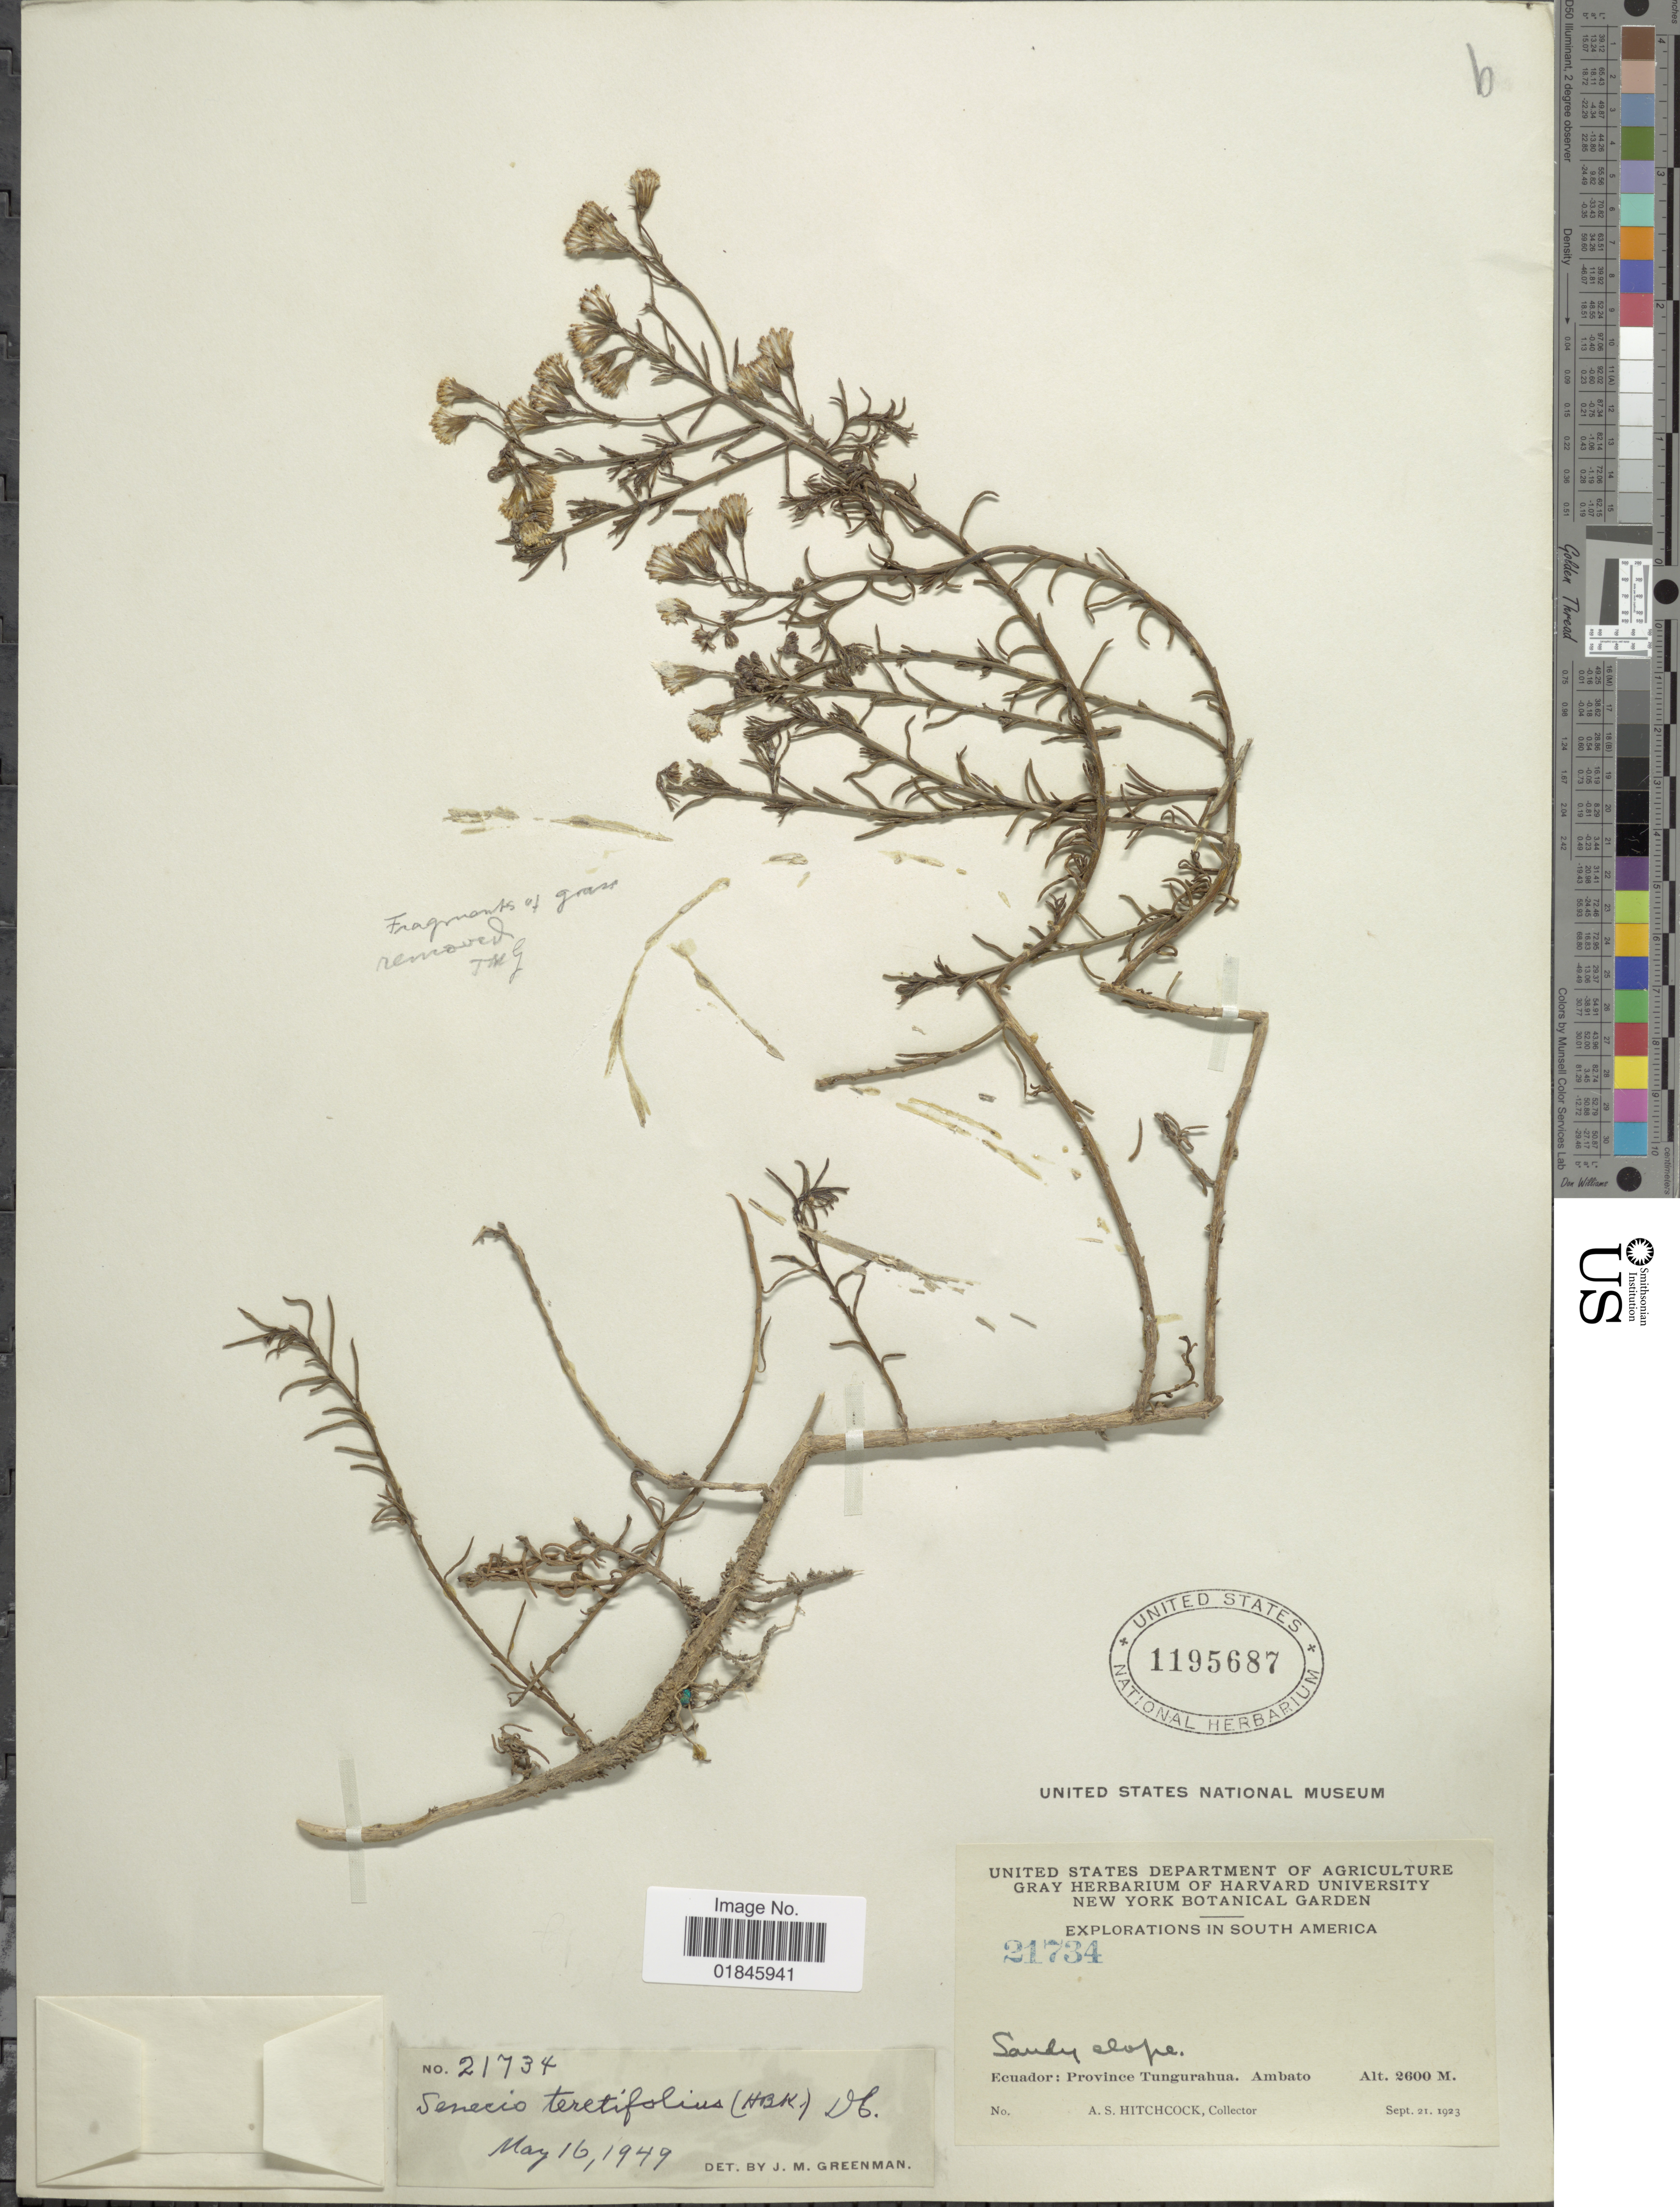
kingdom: Plantae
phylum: Tracheophyta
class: Magnoliopsida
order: Asterales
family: Asteraceae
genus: Pentacalia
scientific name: Pentacalia teretifolia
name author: (Kunth) Cuatrec.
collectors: A. S. Hitchcock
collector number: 21734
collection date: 1923-09-21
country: Ecuador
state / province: Tungurahua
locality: Sandy slope. Ecuador: Province Tungurahua, Ambato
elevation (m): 2600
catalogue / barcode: US 1195687